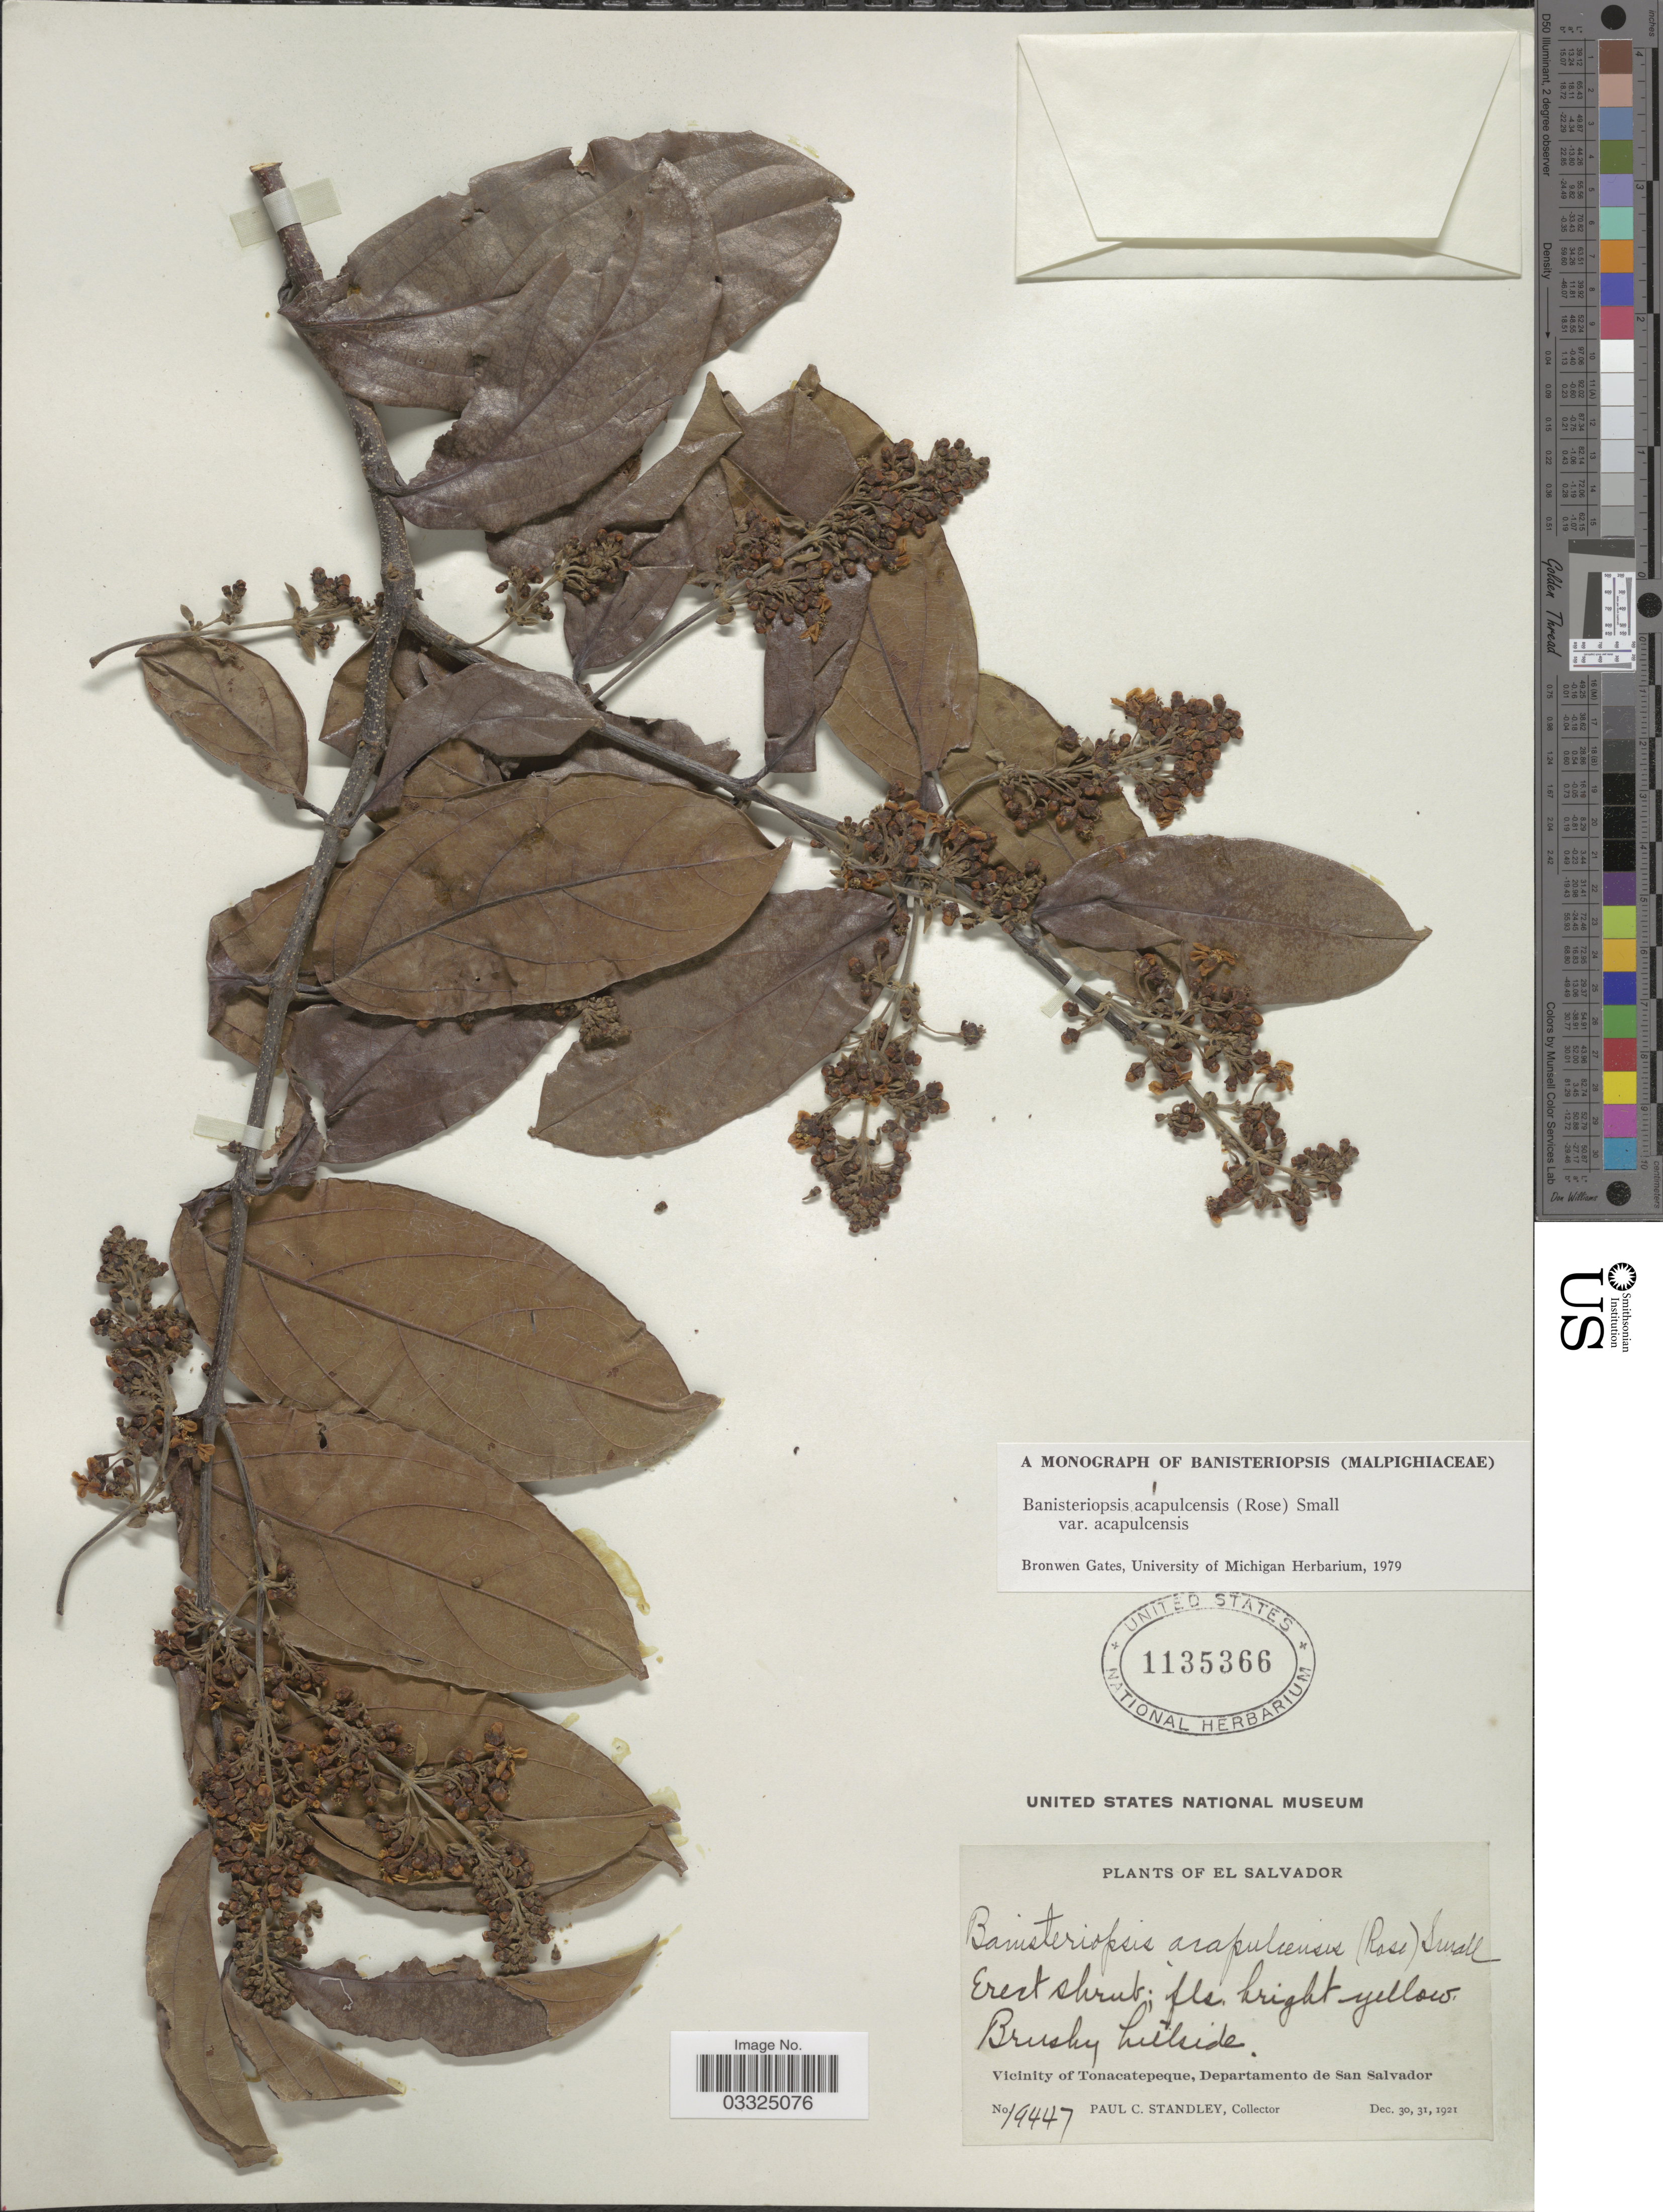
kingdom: Plantae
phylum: Tracheophyta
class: Magnoliopsida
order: Malpighiales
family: Malpighiaceae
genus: Bronwenia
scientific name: Bronwenia acapulcensis var. acapulcensis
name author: (Rose) W.R. Anderson & C. Davis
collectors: P. C. Standley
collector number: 19447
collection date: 1921-12-30/1921-12-31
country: El Salvador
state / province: San Salvador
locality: Vicinity of Tonacatepeque, Departamento de San Salvador.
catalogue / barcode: US 1135366